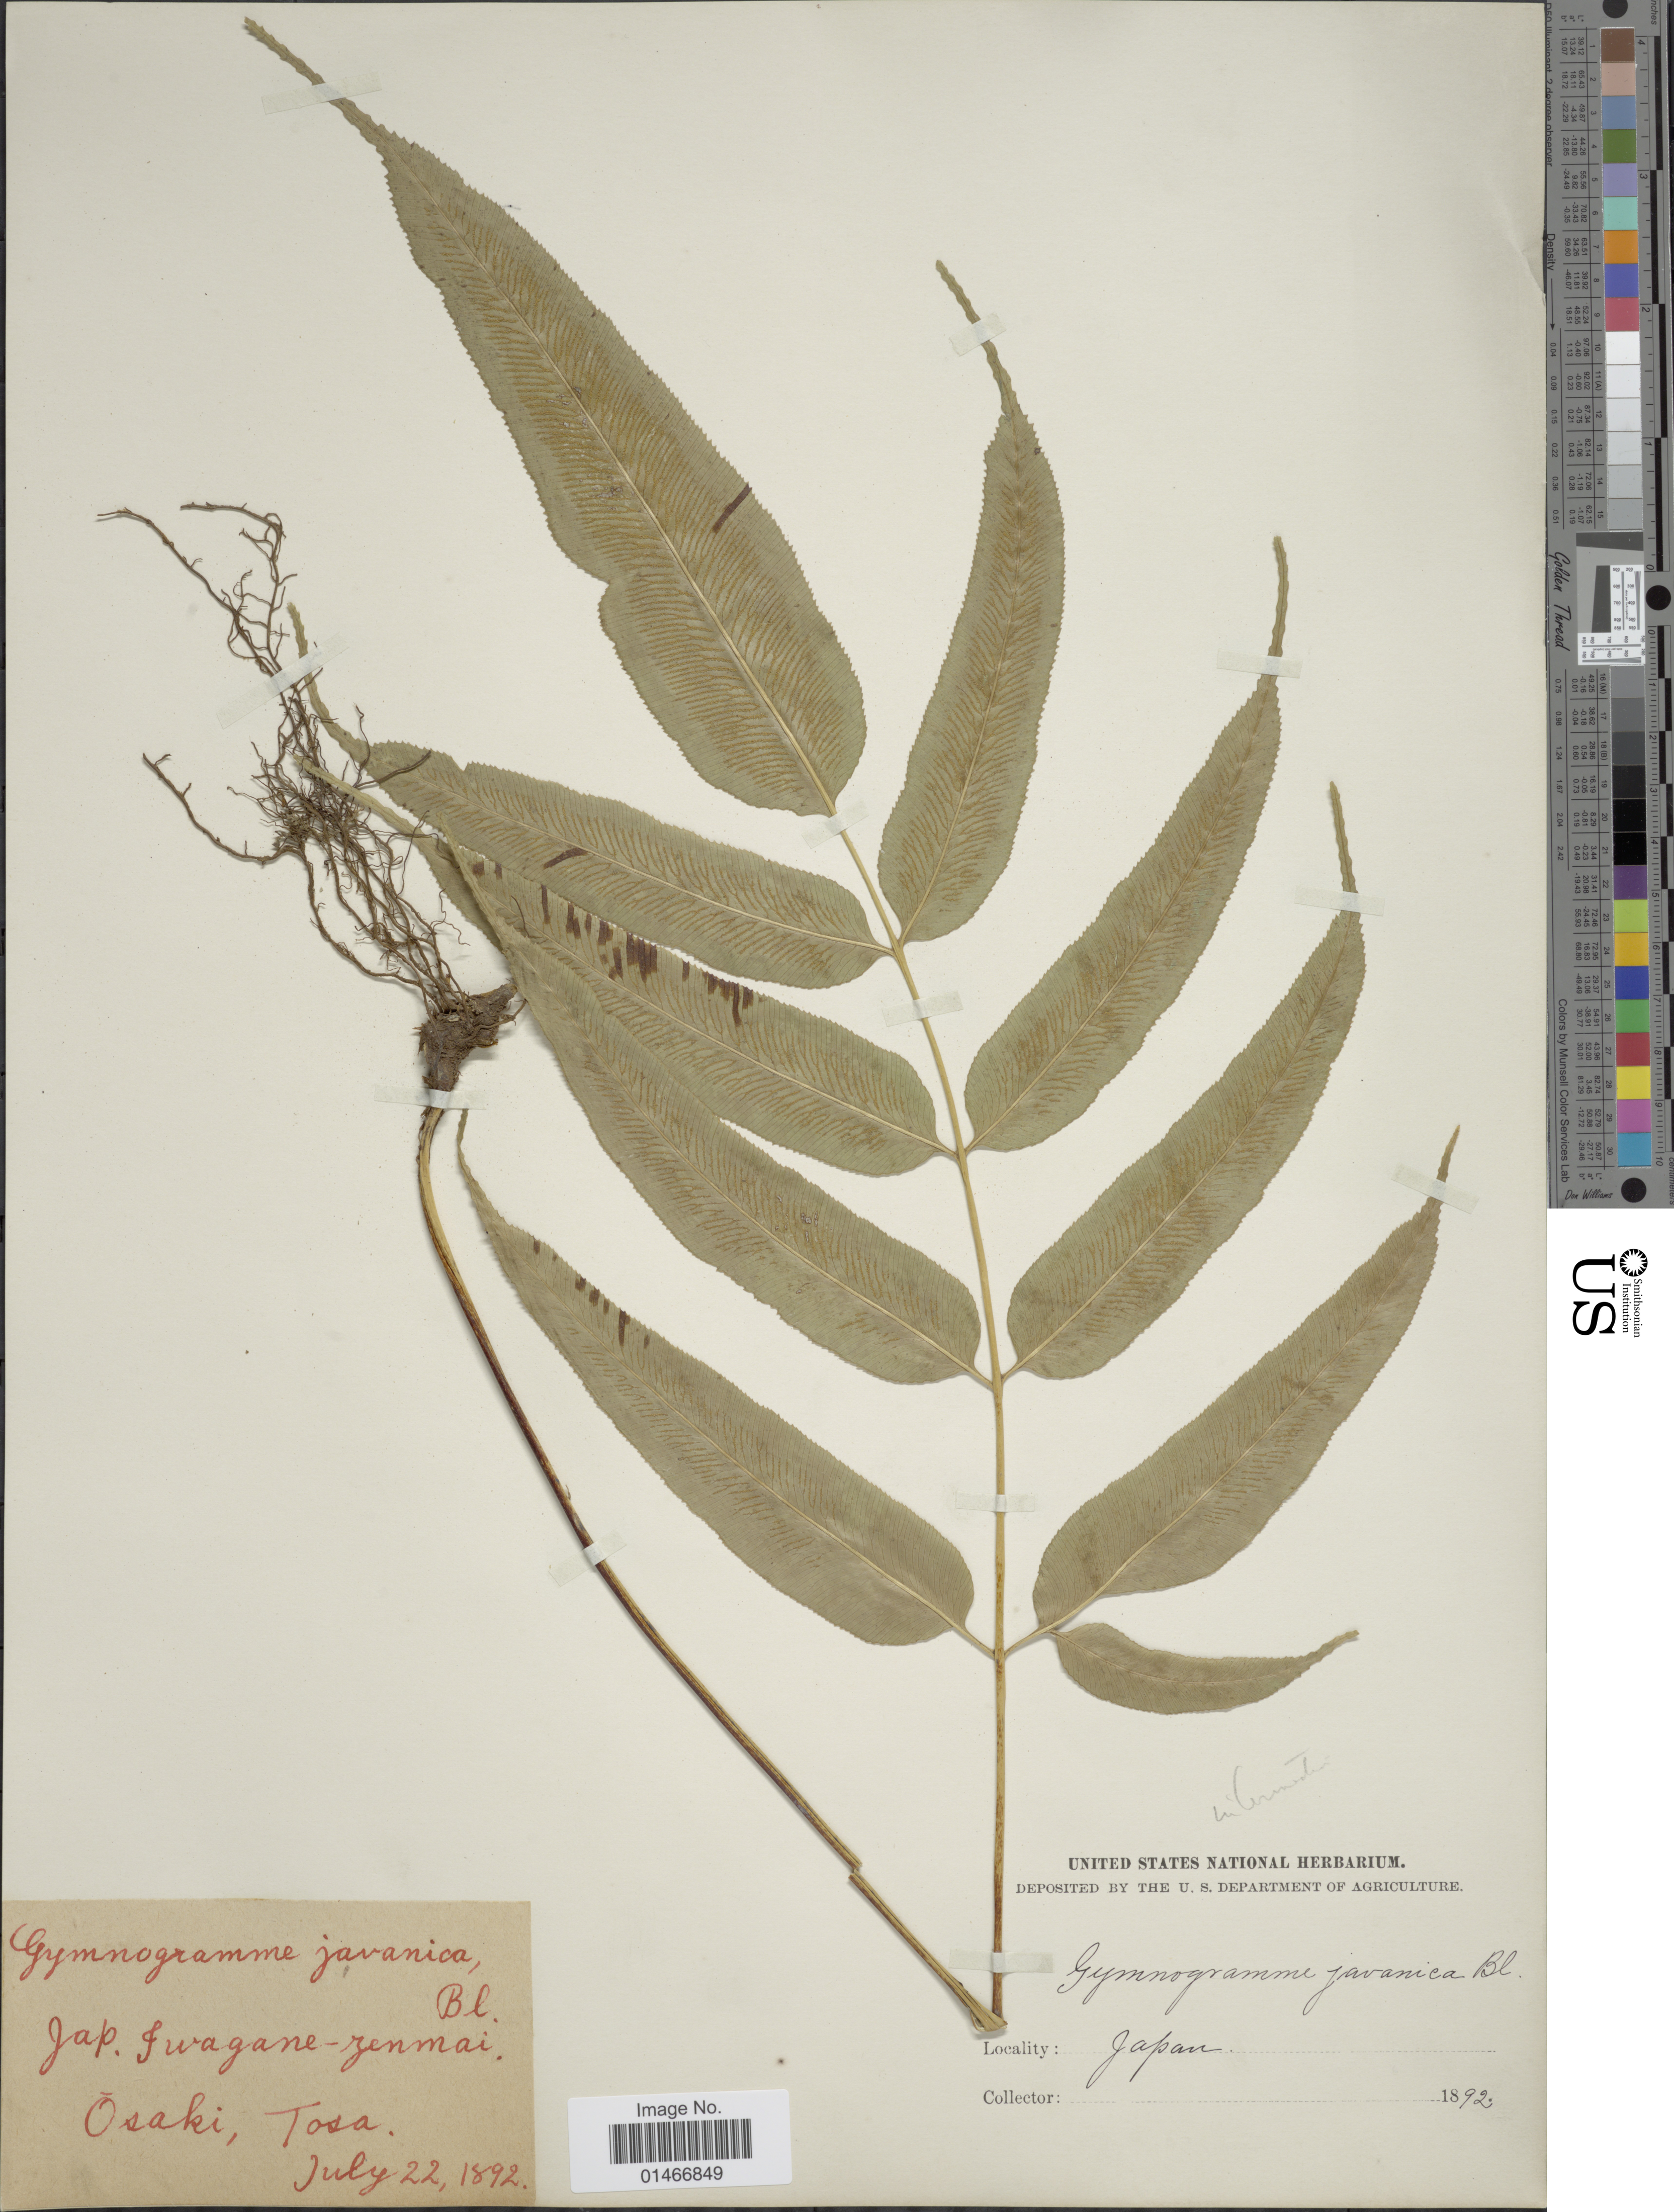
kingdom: Plantae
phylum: Tracheophyta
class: Polypodiopsida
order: Polypodiales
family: Pteridaceae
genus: Coniogramme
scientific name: Coniogramme intermedia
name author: Hieron.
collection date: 1892-07-22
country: Japan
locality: Iwagane-zenmai. Osaki, Tosa.